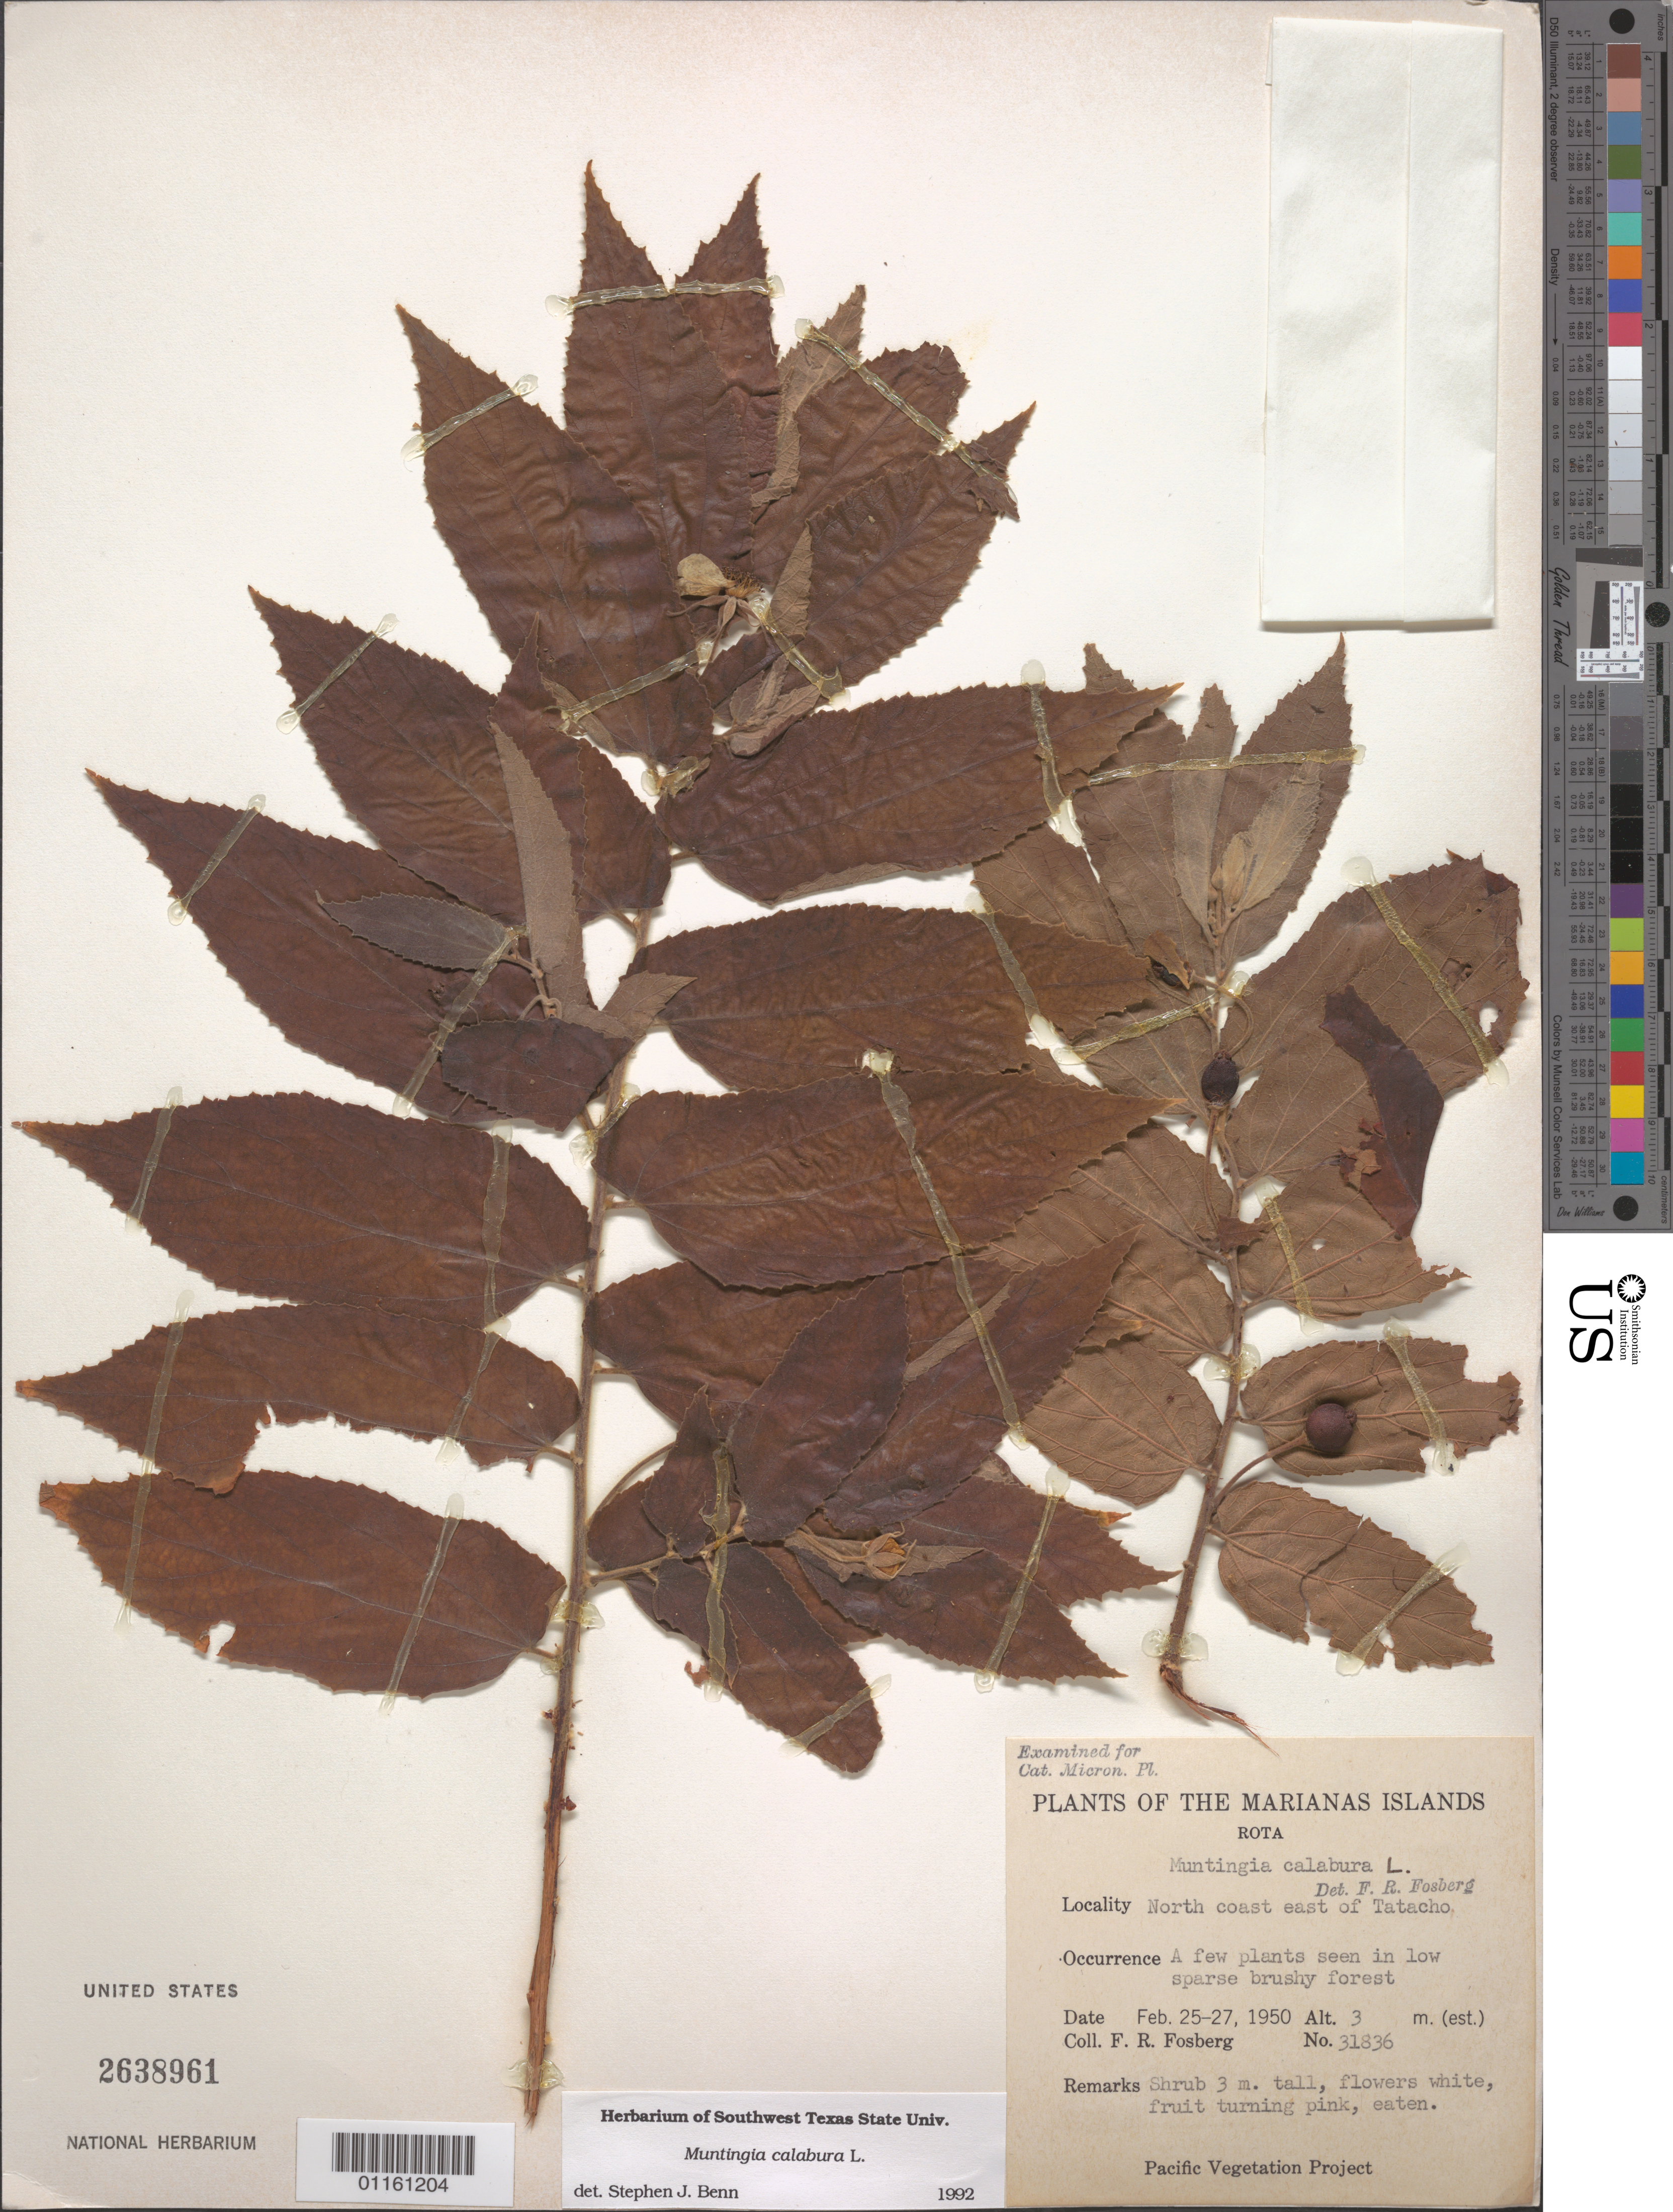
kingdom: Plantae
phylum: Tracheophyta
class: Magnoliopsida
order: Malvales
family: Muntingiaceae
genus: Muntingia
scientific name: Muntingia calabura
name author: L.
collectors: F. R. Fosberg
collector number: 31836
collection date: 1950-02-25/1950-02-27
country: Northern Mariana Islands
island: Rota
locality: North coast east of Tatacho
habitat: A few plants seen in low sparse brushy forest.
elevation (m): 3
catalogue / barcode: US 2638961